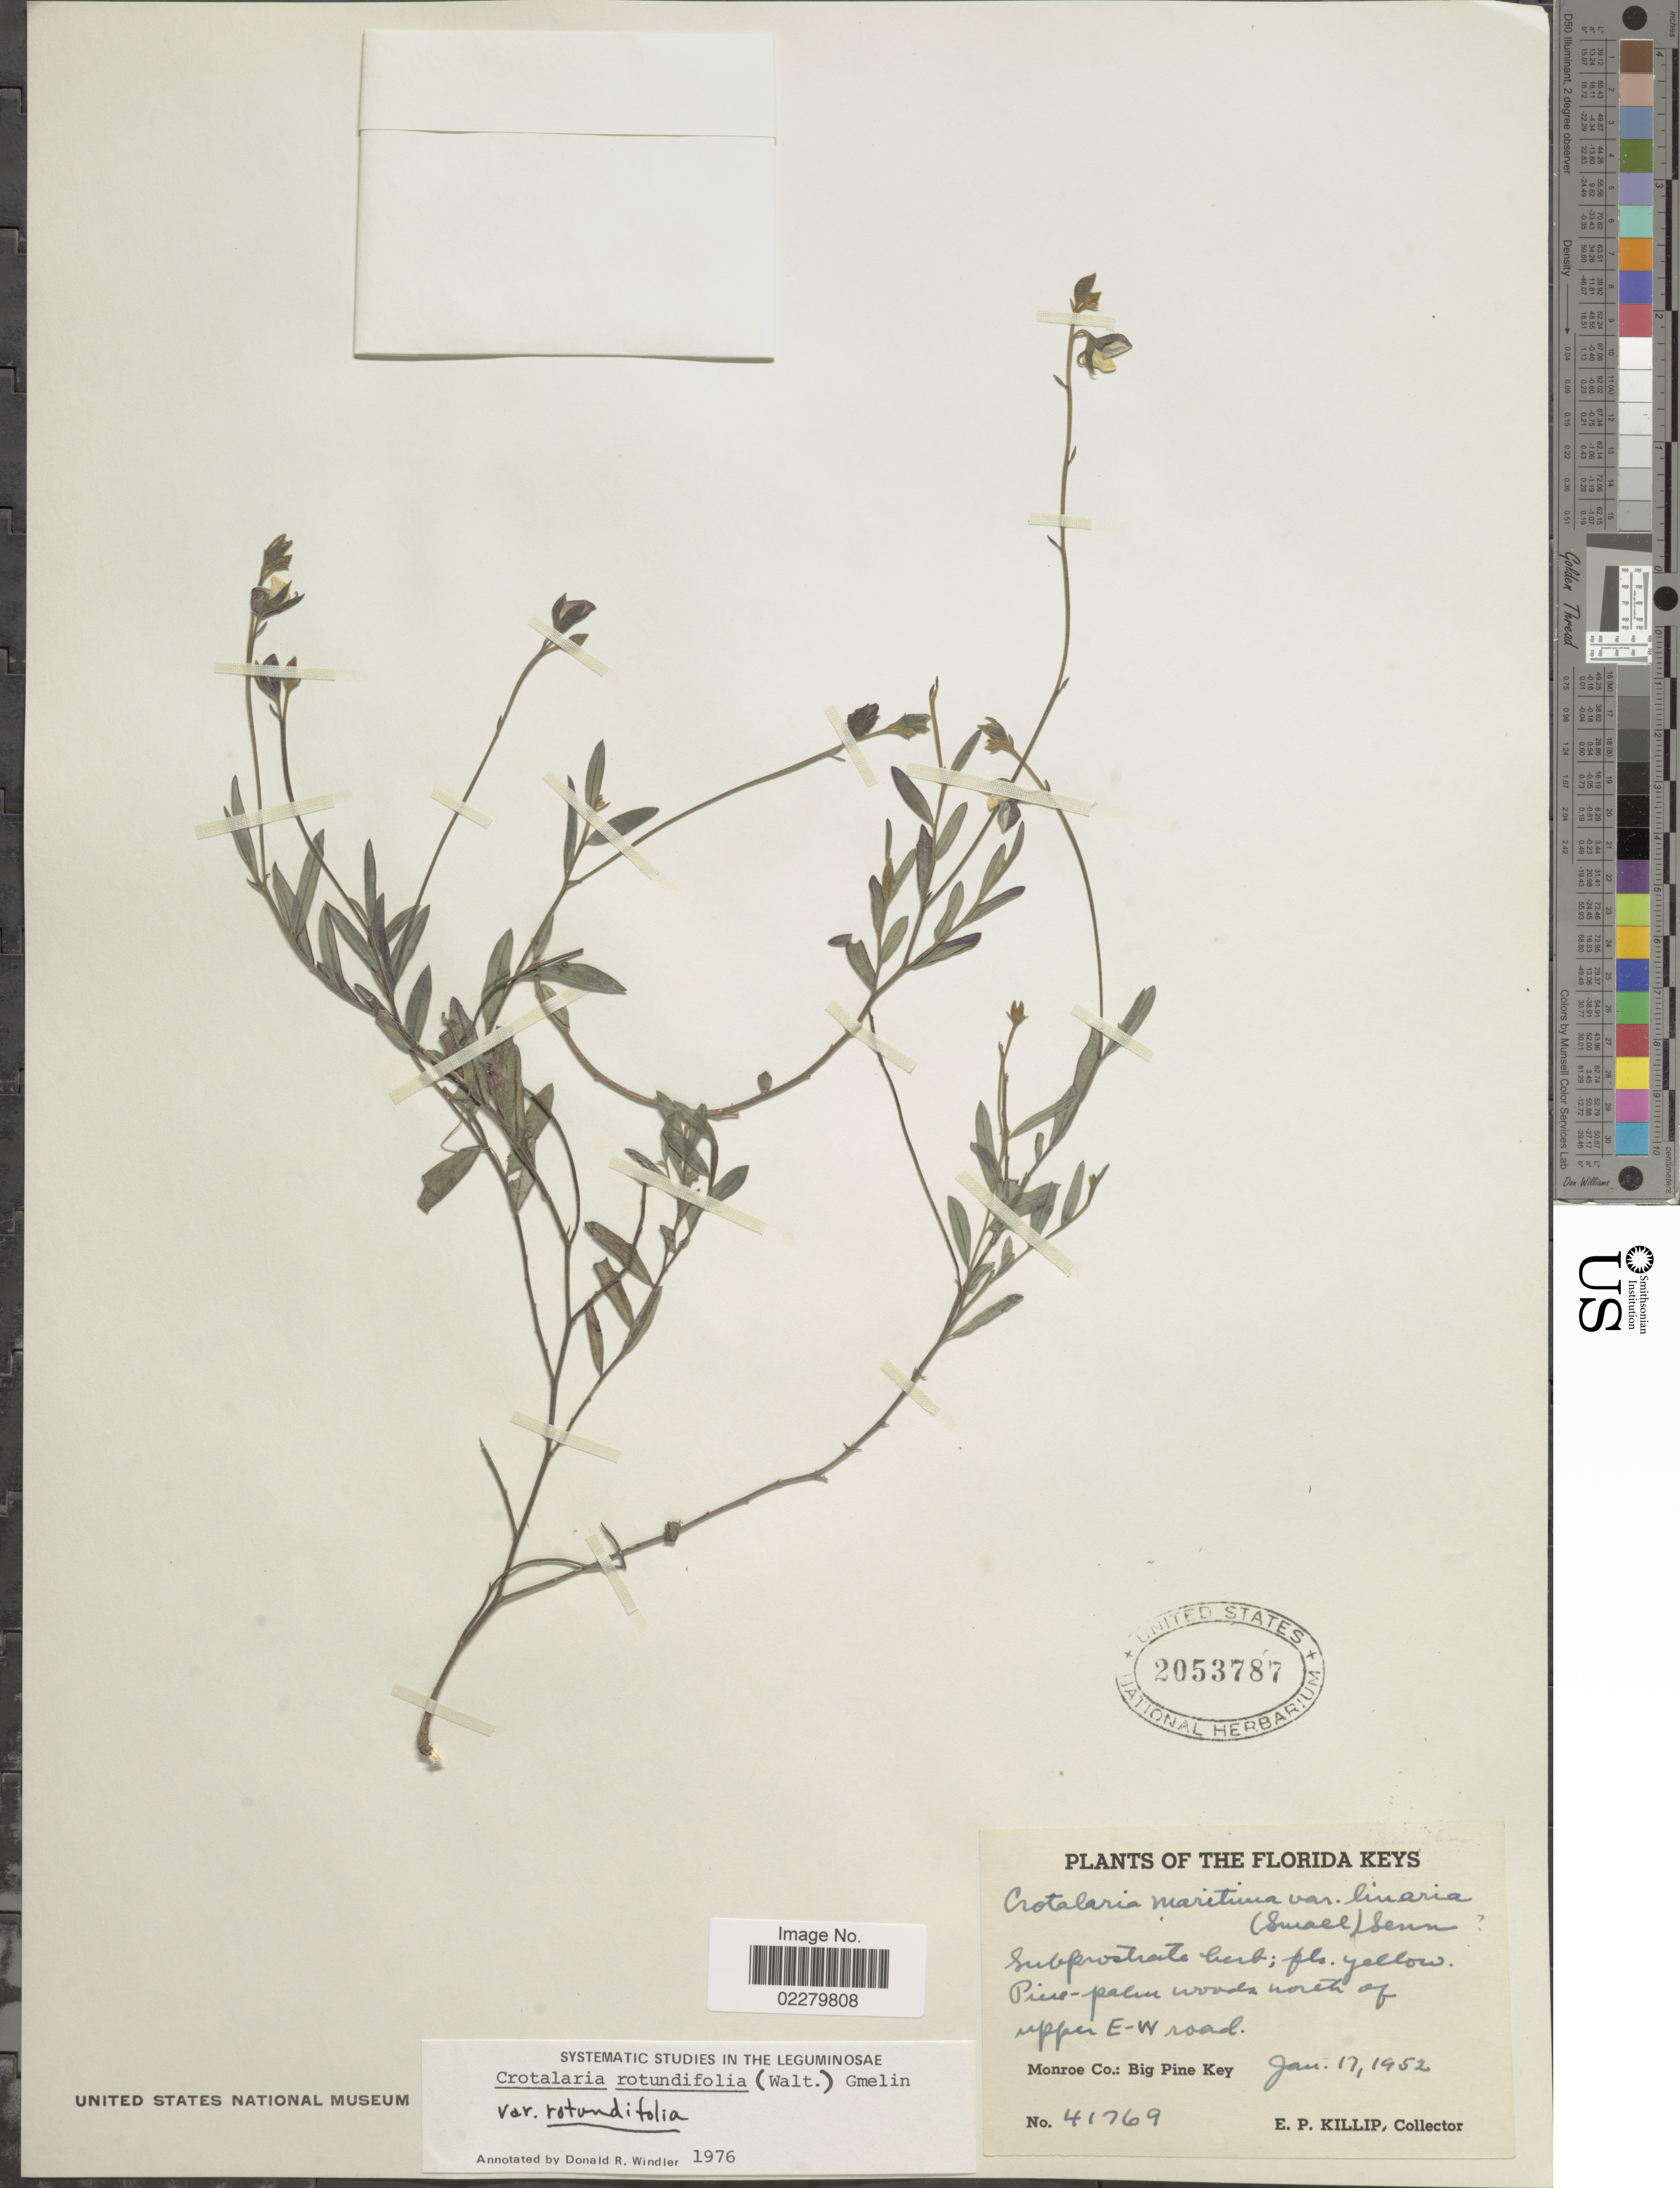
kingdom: Plantae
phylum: Tracheophyta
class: Magnoliopsida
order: Fabales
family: Fabaceae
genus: Crotalaria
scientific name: Crotalaria rotundifolia var. rotundifolia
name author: (Walter) J.F. Gmel.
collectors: E. P. Killip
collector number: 41769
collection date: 1952-01-17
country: United States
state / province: Florida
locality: Florida Keys. Pine-palm woods north of upper E-W road. Monroe Co.: Big Pine Key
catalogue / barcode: US 2053787